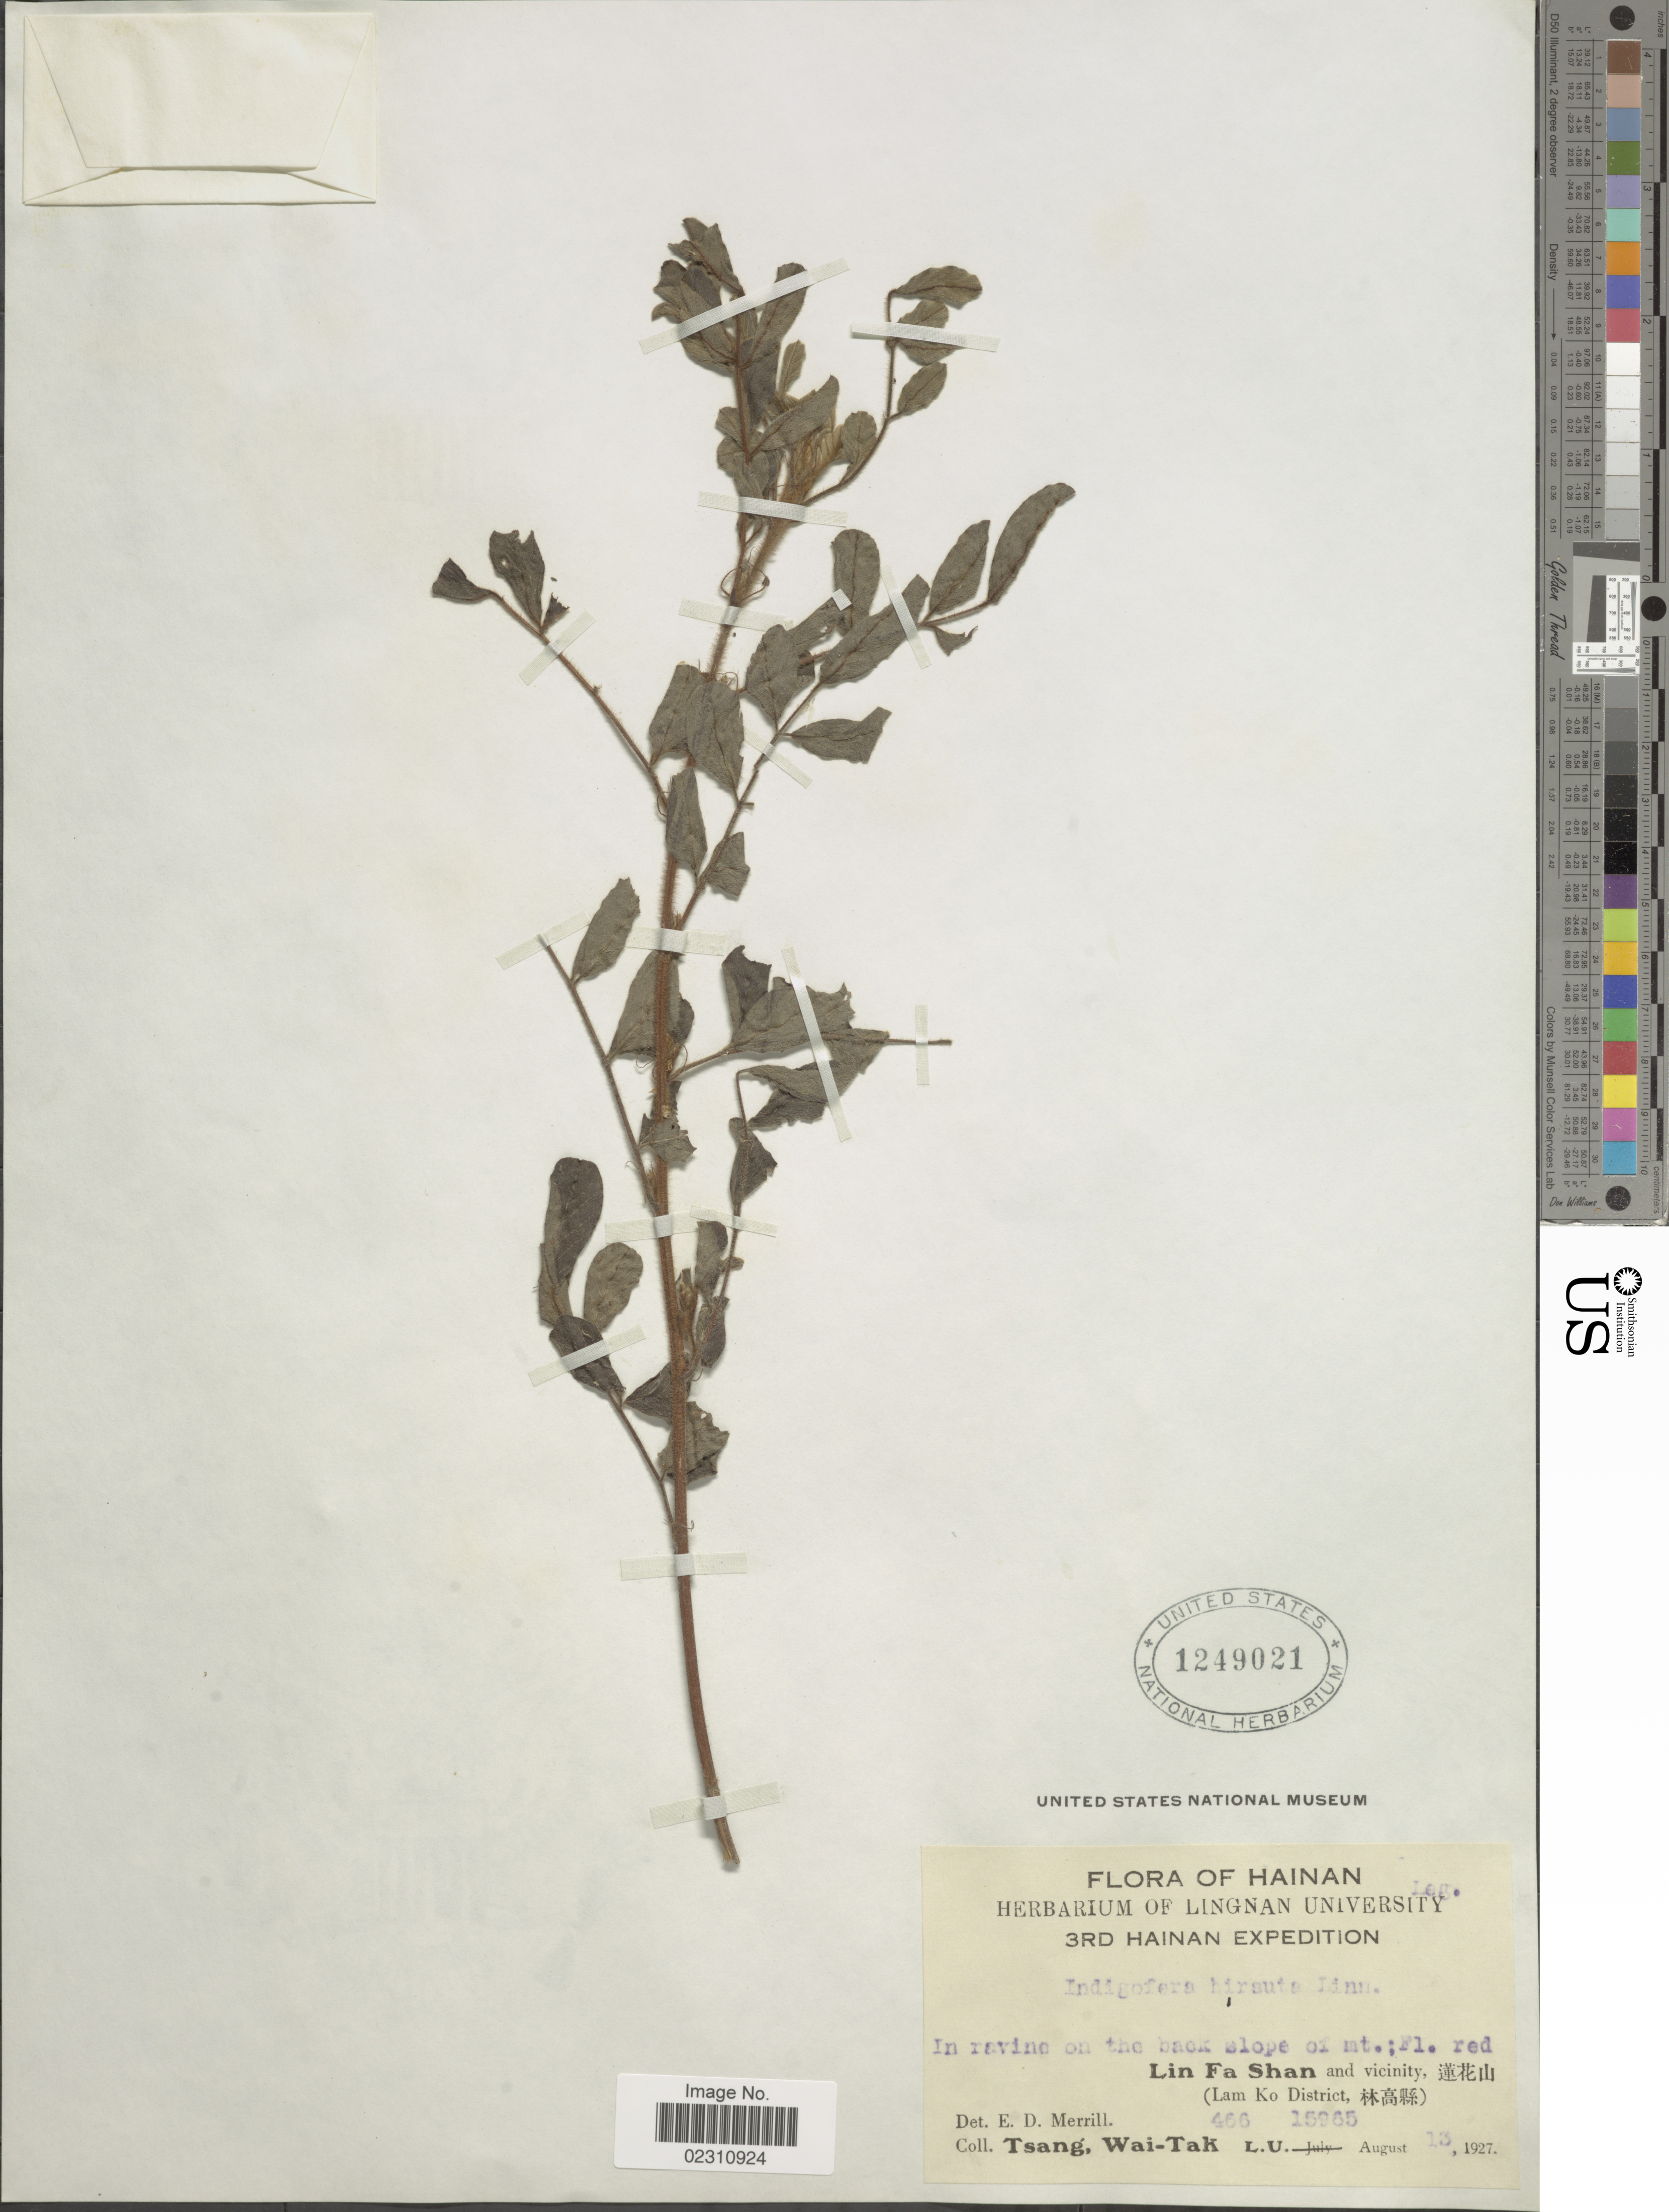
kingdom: Plantae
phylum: Tracheophyta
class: Magnoliopsida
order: Fabales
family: Fabaceae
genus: Indigofera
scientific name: Indigofera hirsuta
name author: L.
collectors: W. T. Tsang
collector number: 466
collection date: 1927-08-13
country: China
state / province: Hainan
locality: Hainan, Lin Fa Shan, and vicinity X, (Lam Ko District, X).In ravine on the back slope of mt.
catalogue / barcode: US 1249021